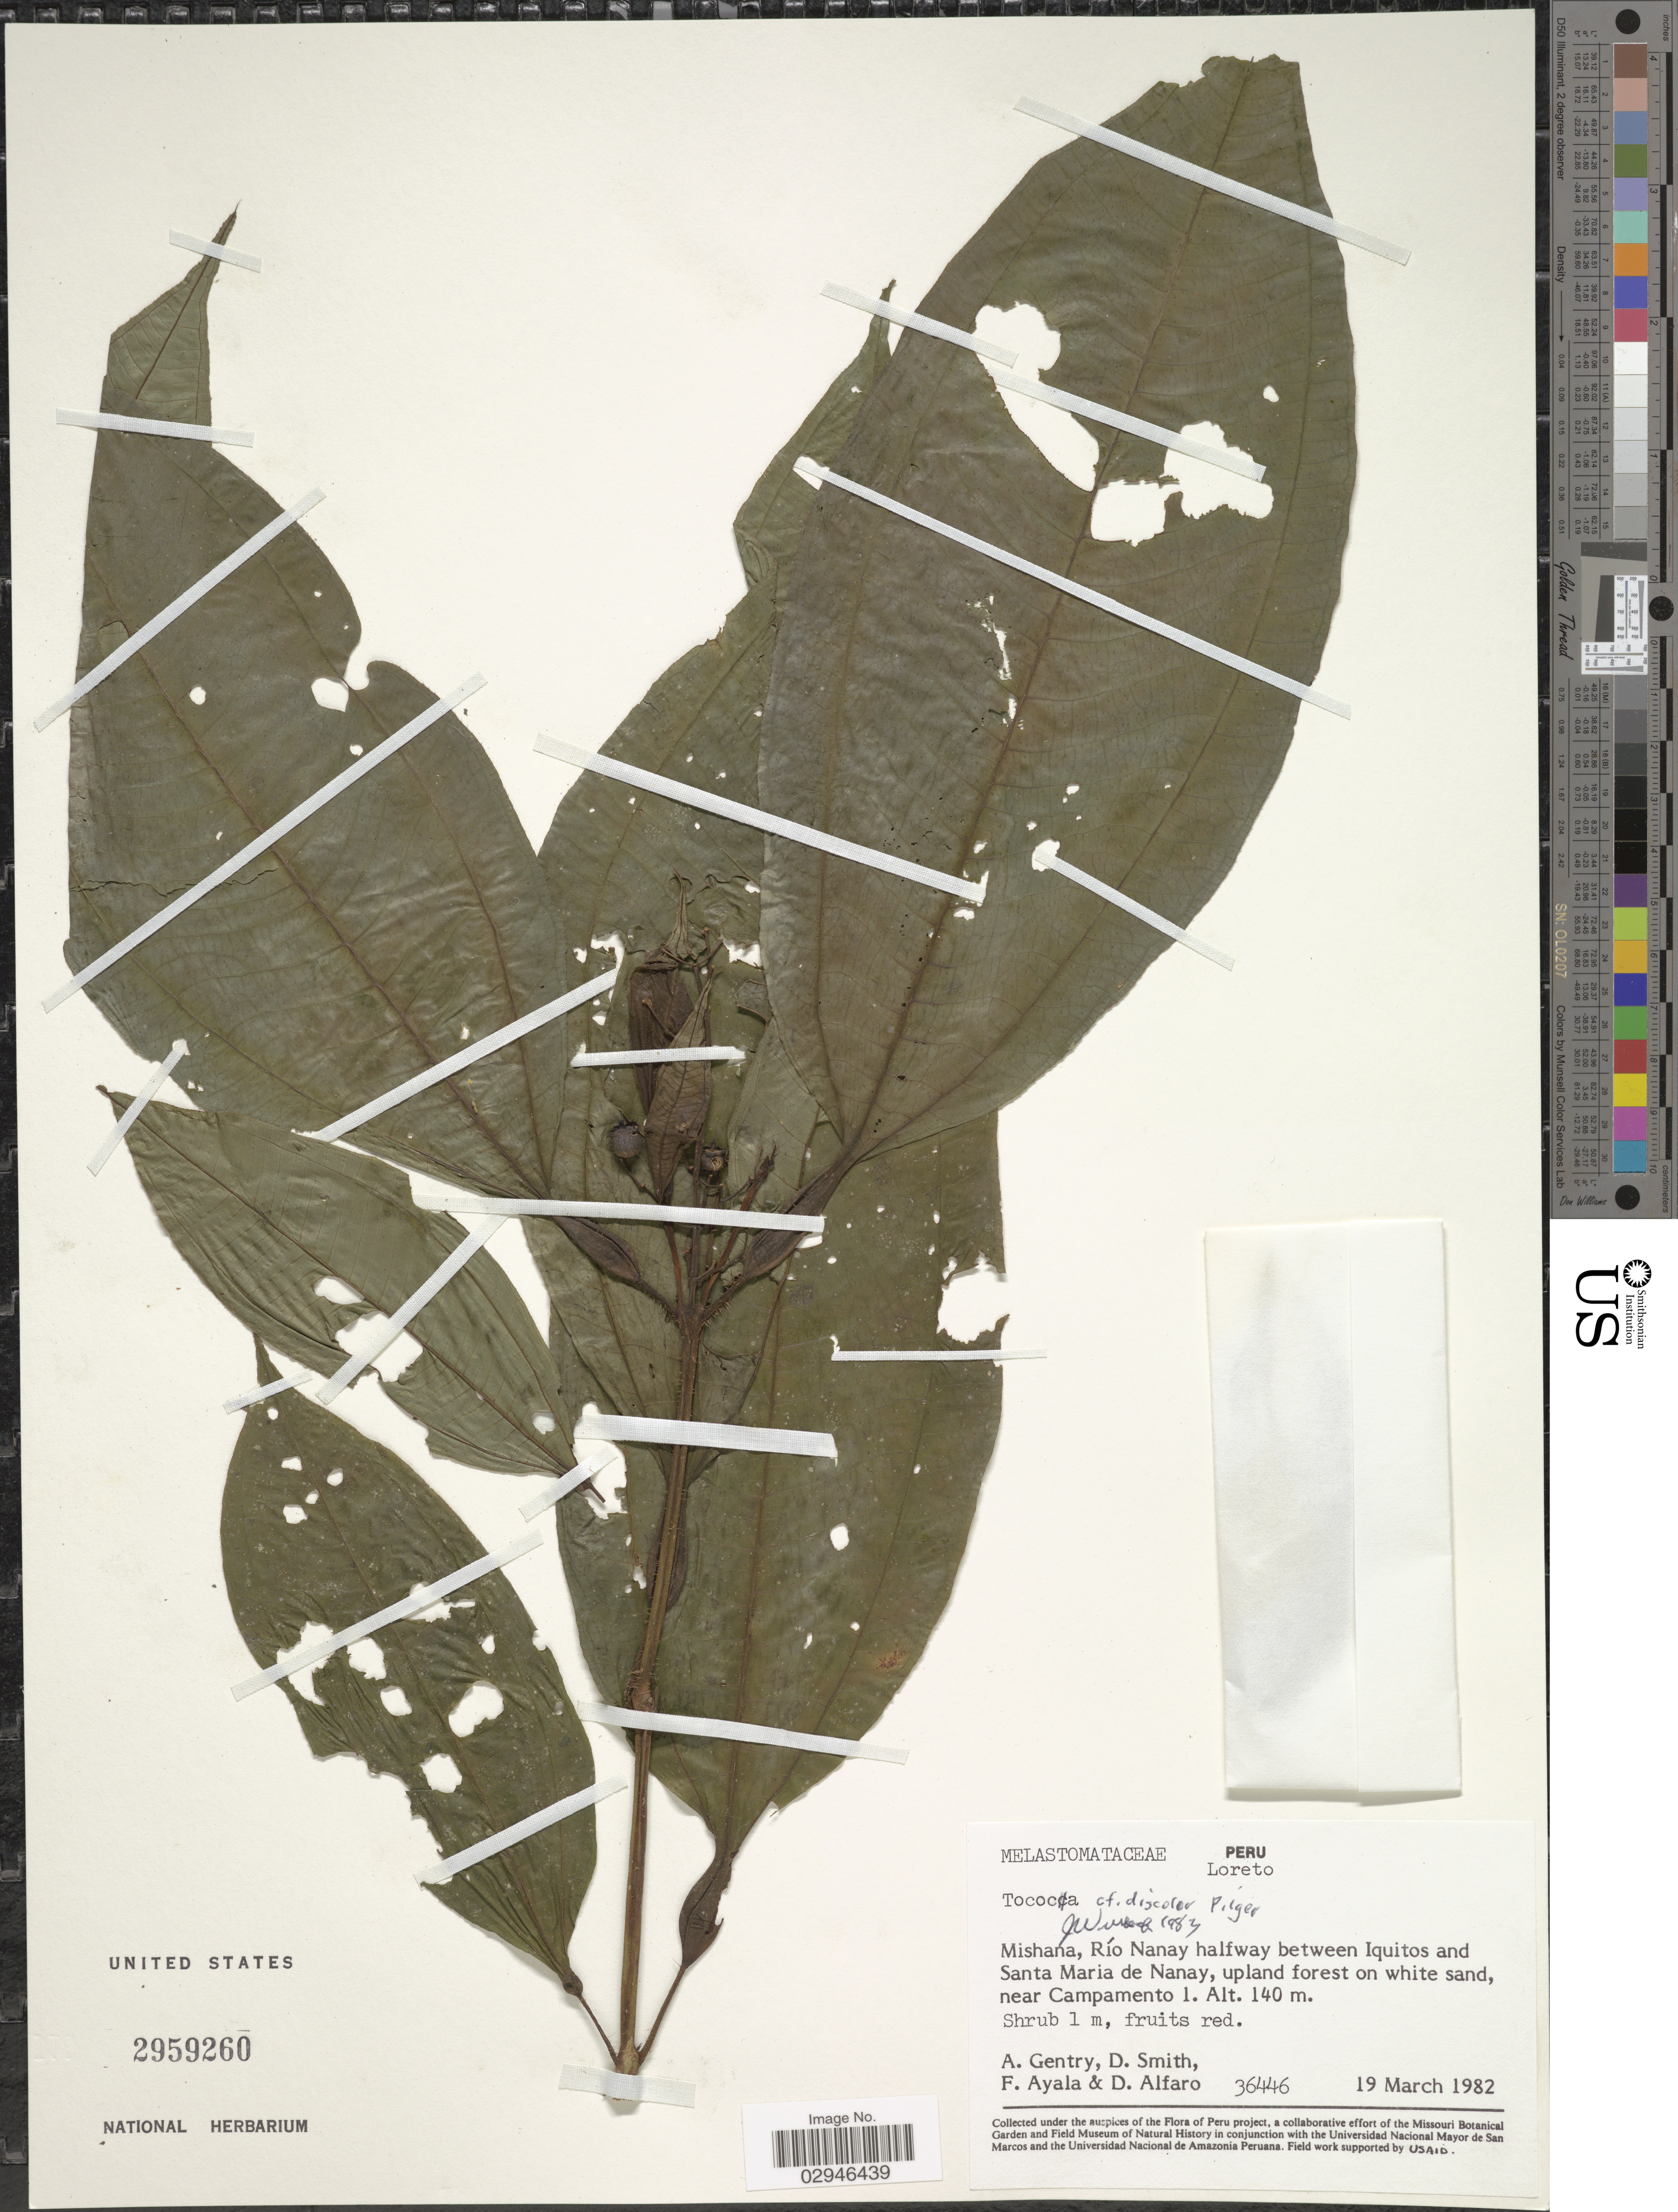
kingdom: Plantae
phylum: Tracheophyta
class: Magnoliopsida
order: Myrtales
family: Melastomataceae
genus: Tococa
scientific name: Tococa discolor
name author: Pilg.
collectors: A. H. Gentry, D. Smith, F. Ayala & D. Alfaro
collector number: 36446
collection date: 1982-03-19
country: Peru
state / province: Loreto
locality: Mishana, Río Nanay halfway between Iquitos and Santa Maria de Nanay, upland forest on white sand, near Campamento.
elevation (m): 140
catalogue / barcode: US 2959260